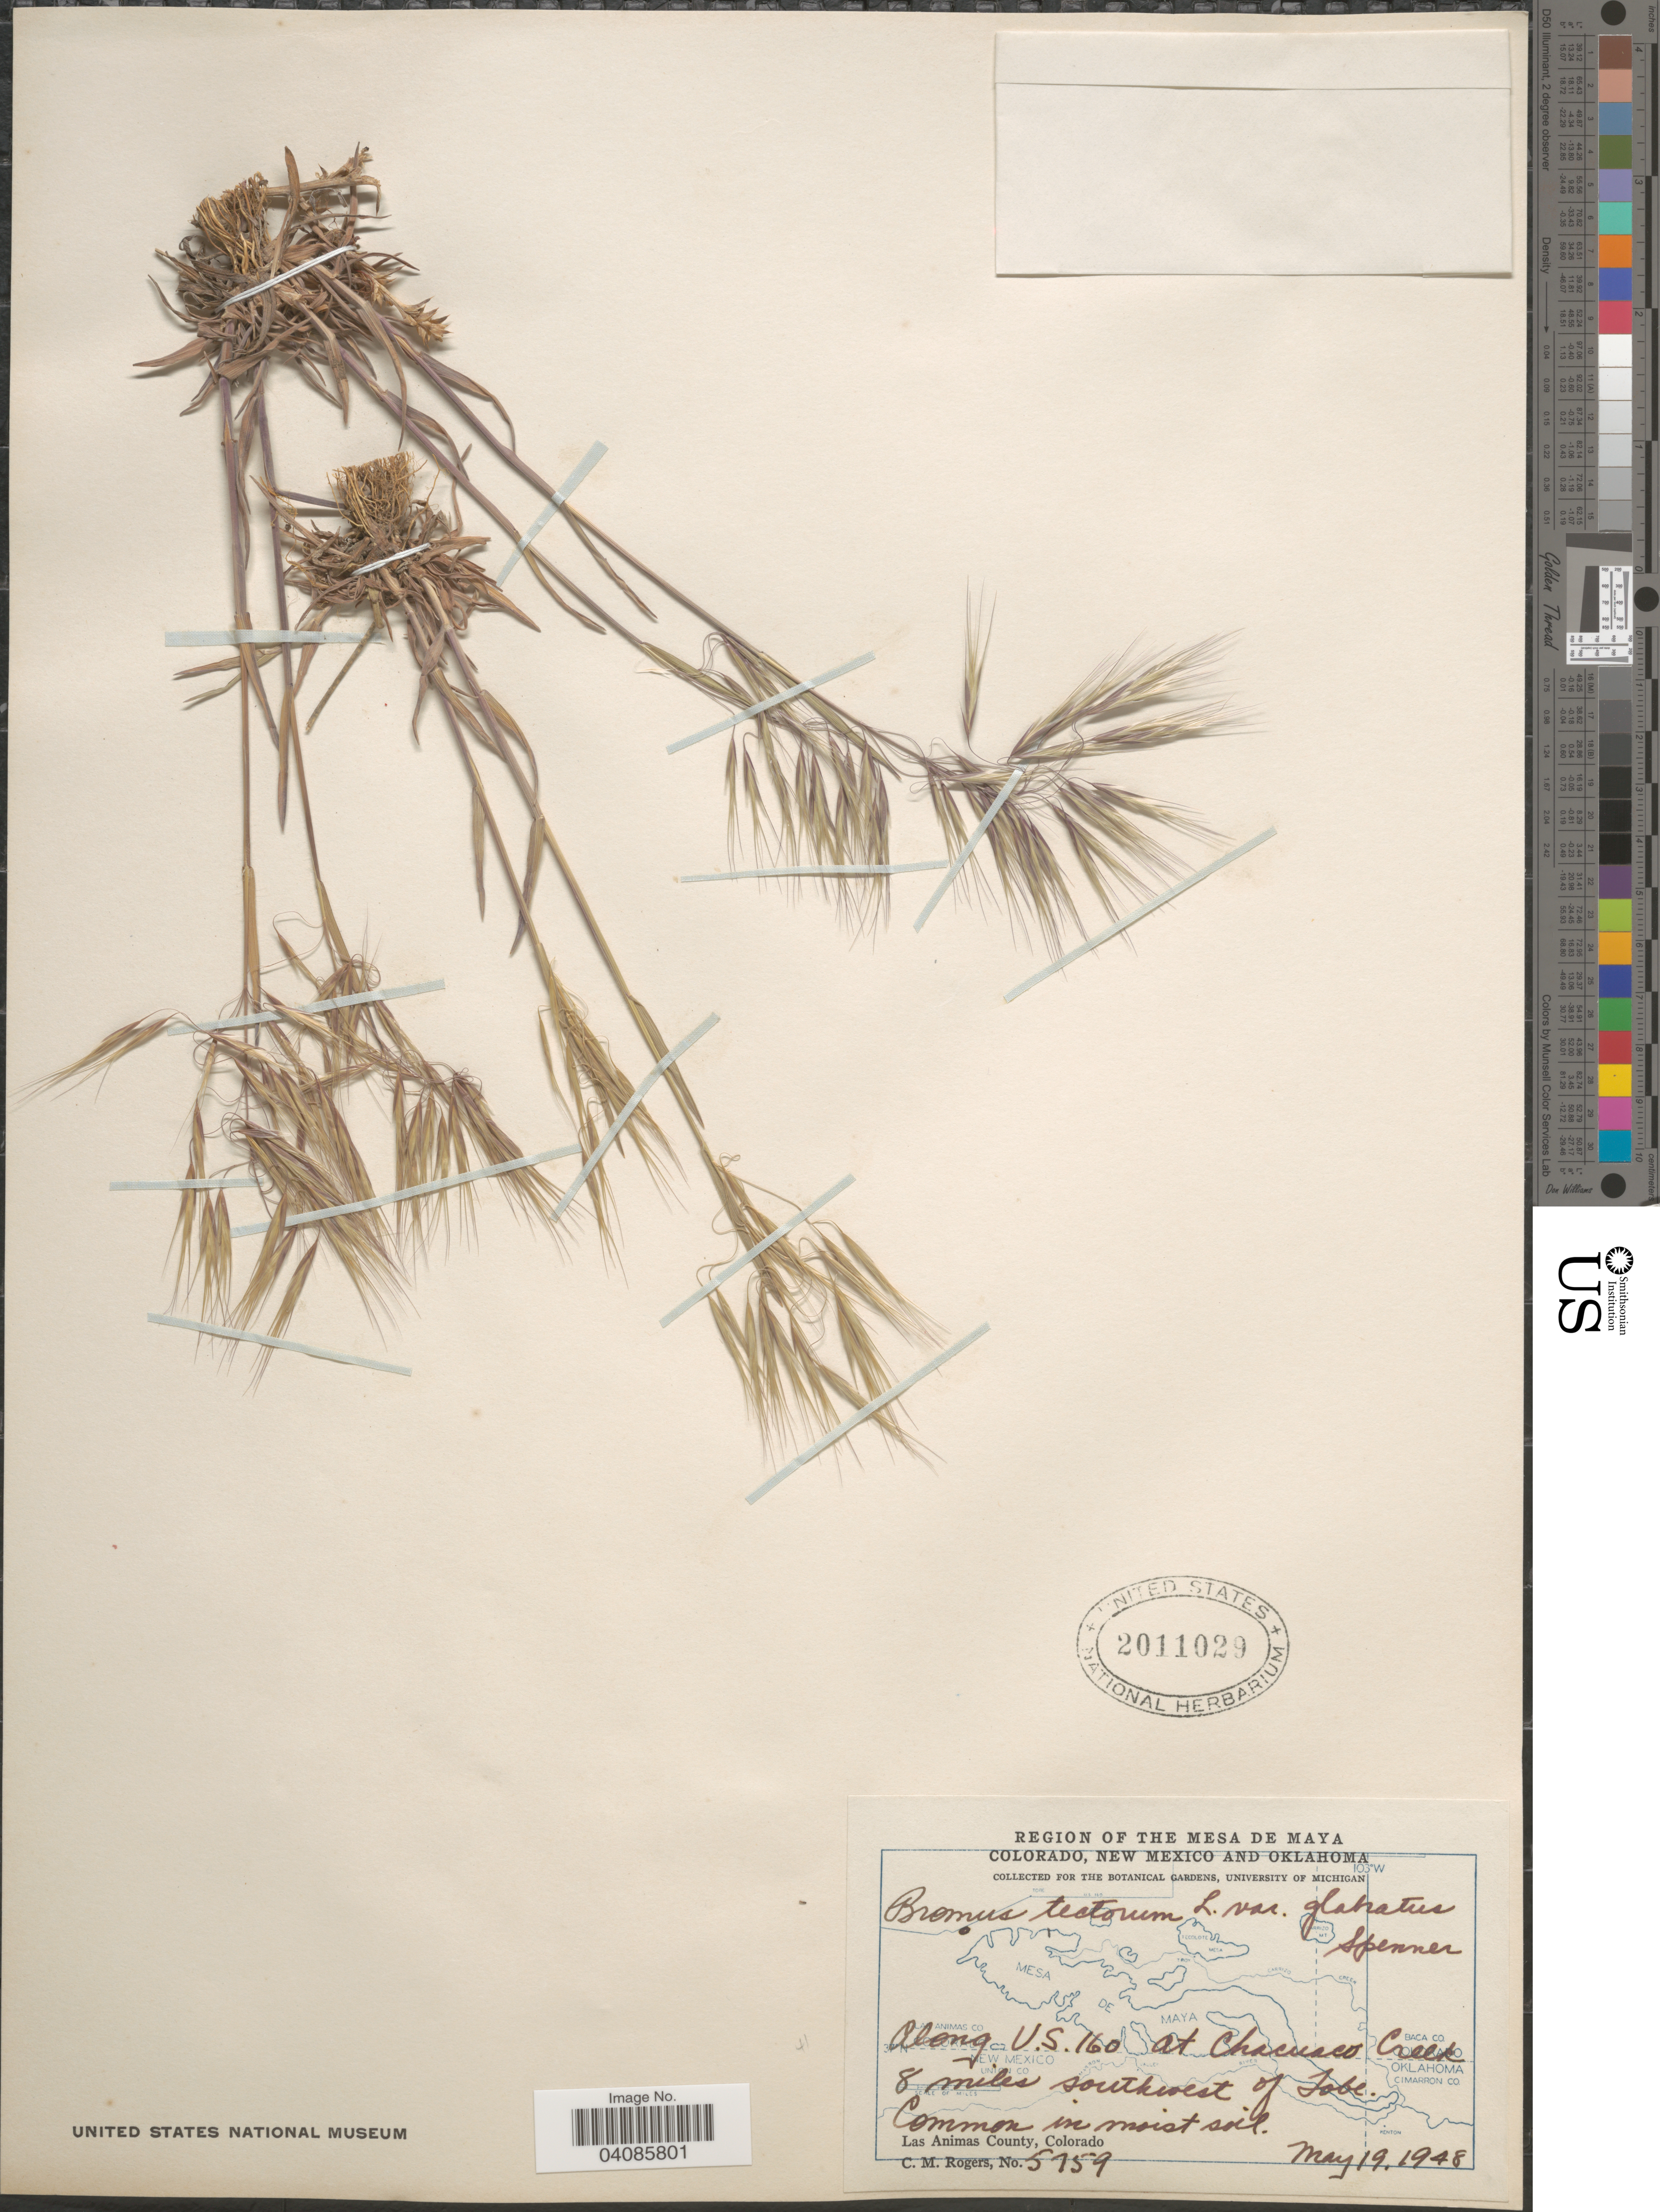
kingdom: Plantae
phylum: Tracheophyta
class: Liliopsida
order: Poales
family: Poaceae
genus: Bromus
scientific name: Bromus tectorum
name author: L.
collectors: C. M. Rogers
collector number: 5759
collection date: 1948-05-19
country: United States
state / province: Colorado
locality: Region of The Mesa de Maya. Along U.S. 160 at Chacuaco Creek 8 miles southwest of Tobe. Las Animas County.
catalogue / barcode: US 2011029